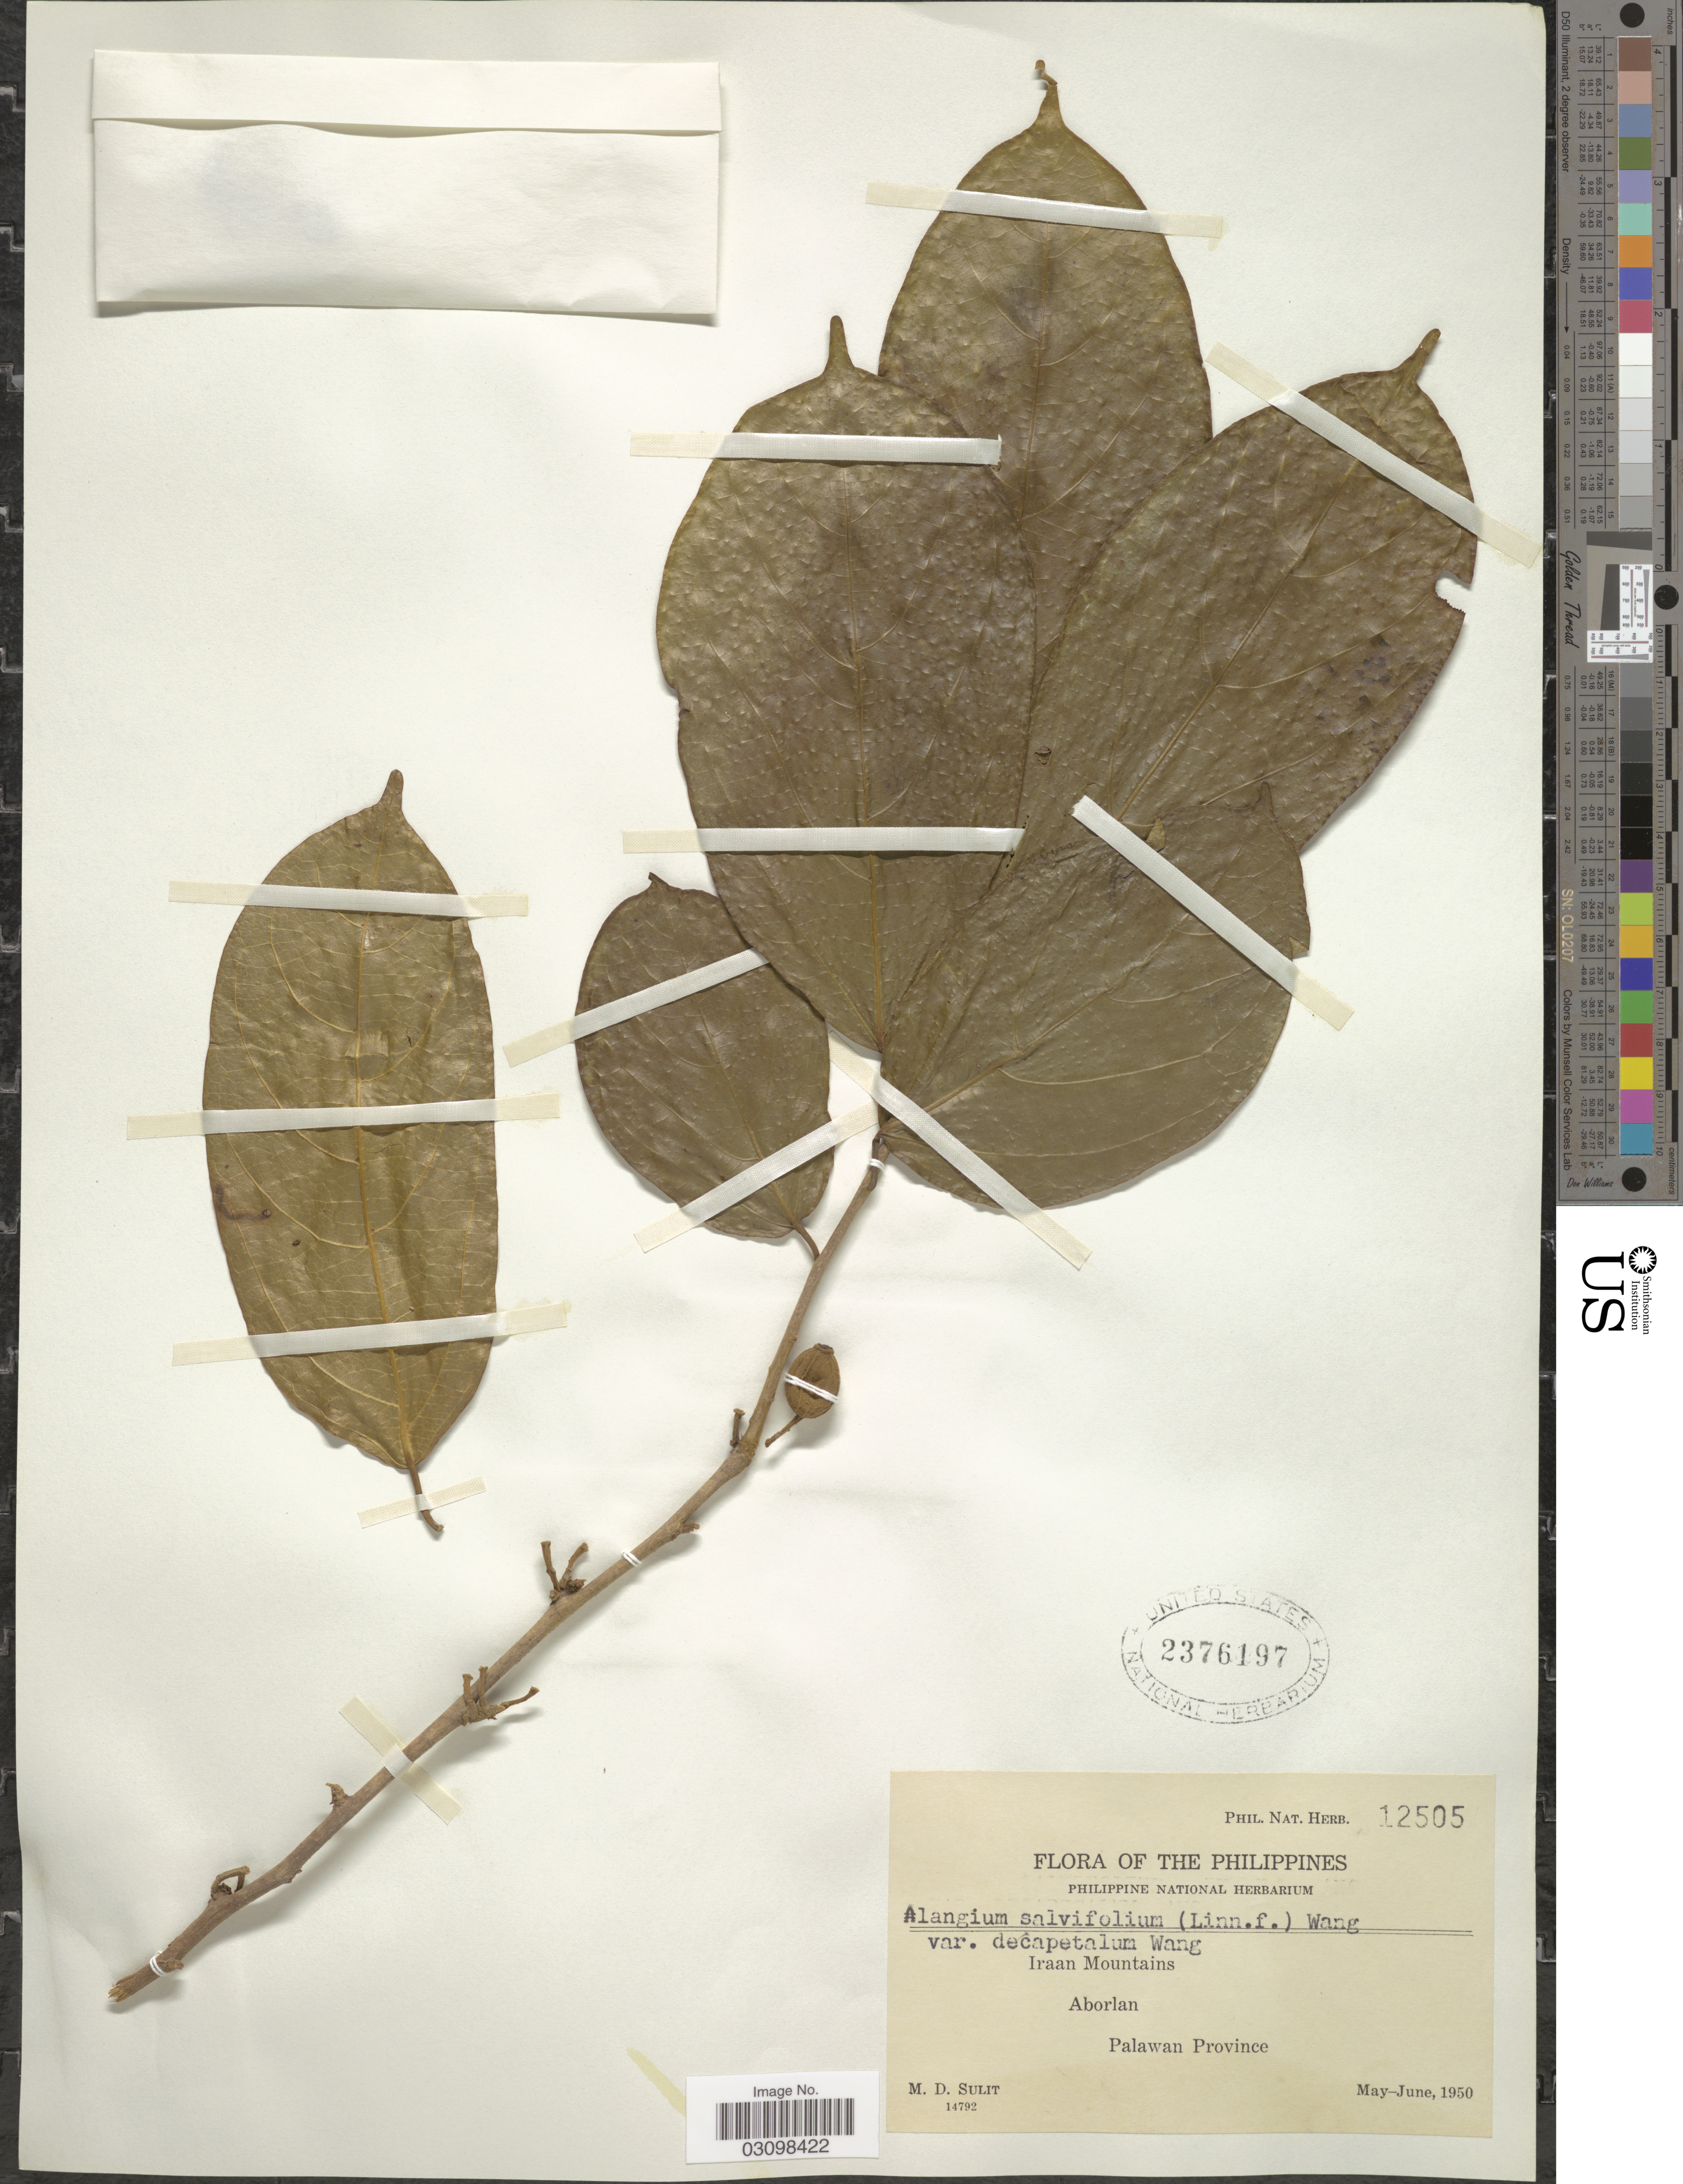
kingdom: Plantae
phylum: Tracheophyta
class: Magnoliopsida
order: Cornales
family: Cornaceae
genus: Alangium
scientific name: Alangium longiflorum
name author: Merr.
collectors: M. Sulit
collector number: Phil. Nat. Herb. 12505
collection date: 1950-05/1950-06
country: Philippines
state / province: Mimaropa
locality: Iraan Mountains. Aborlan. Palawan Province.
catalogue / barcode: US 2376197